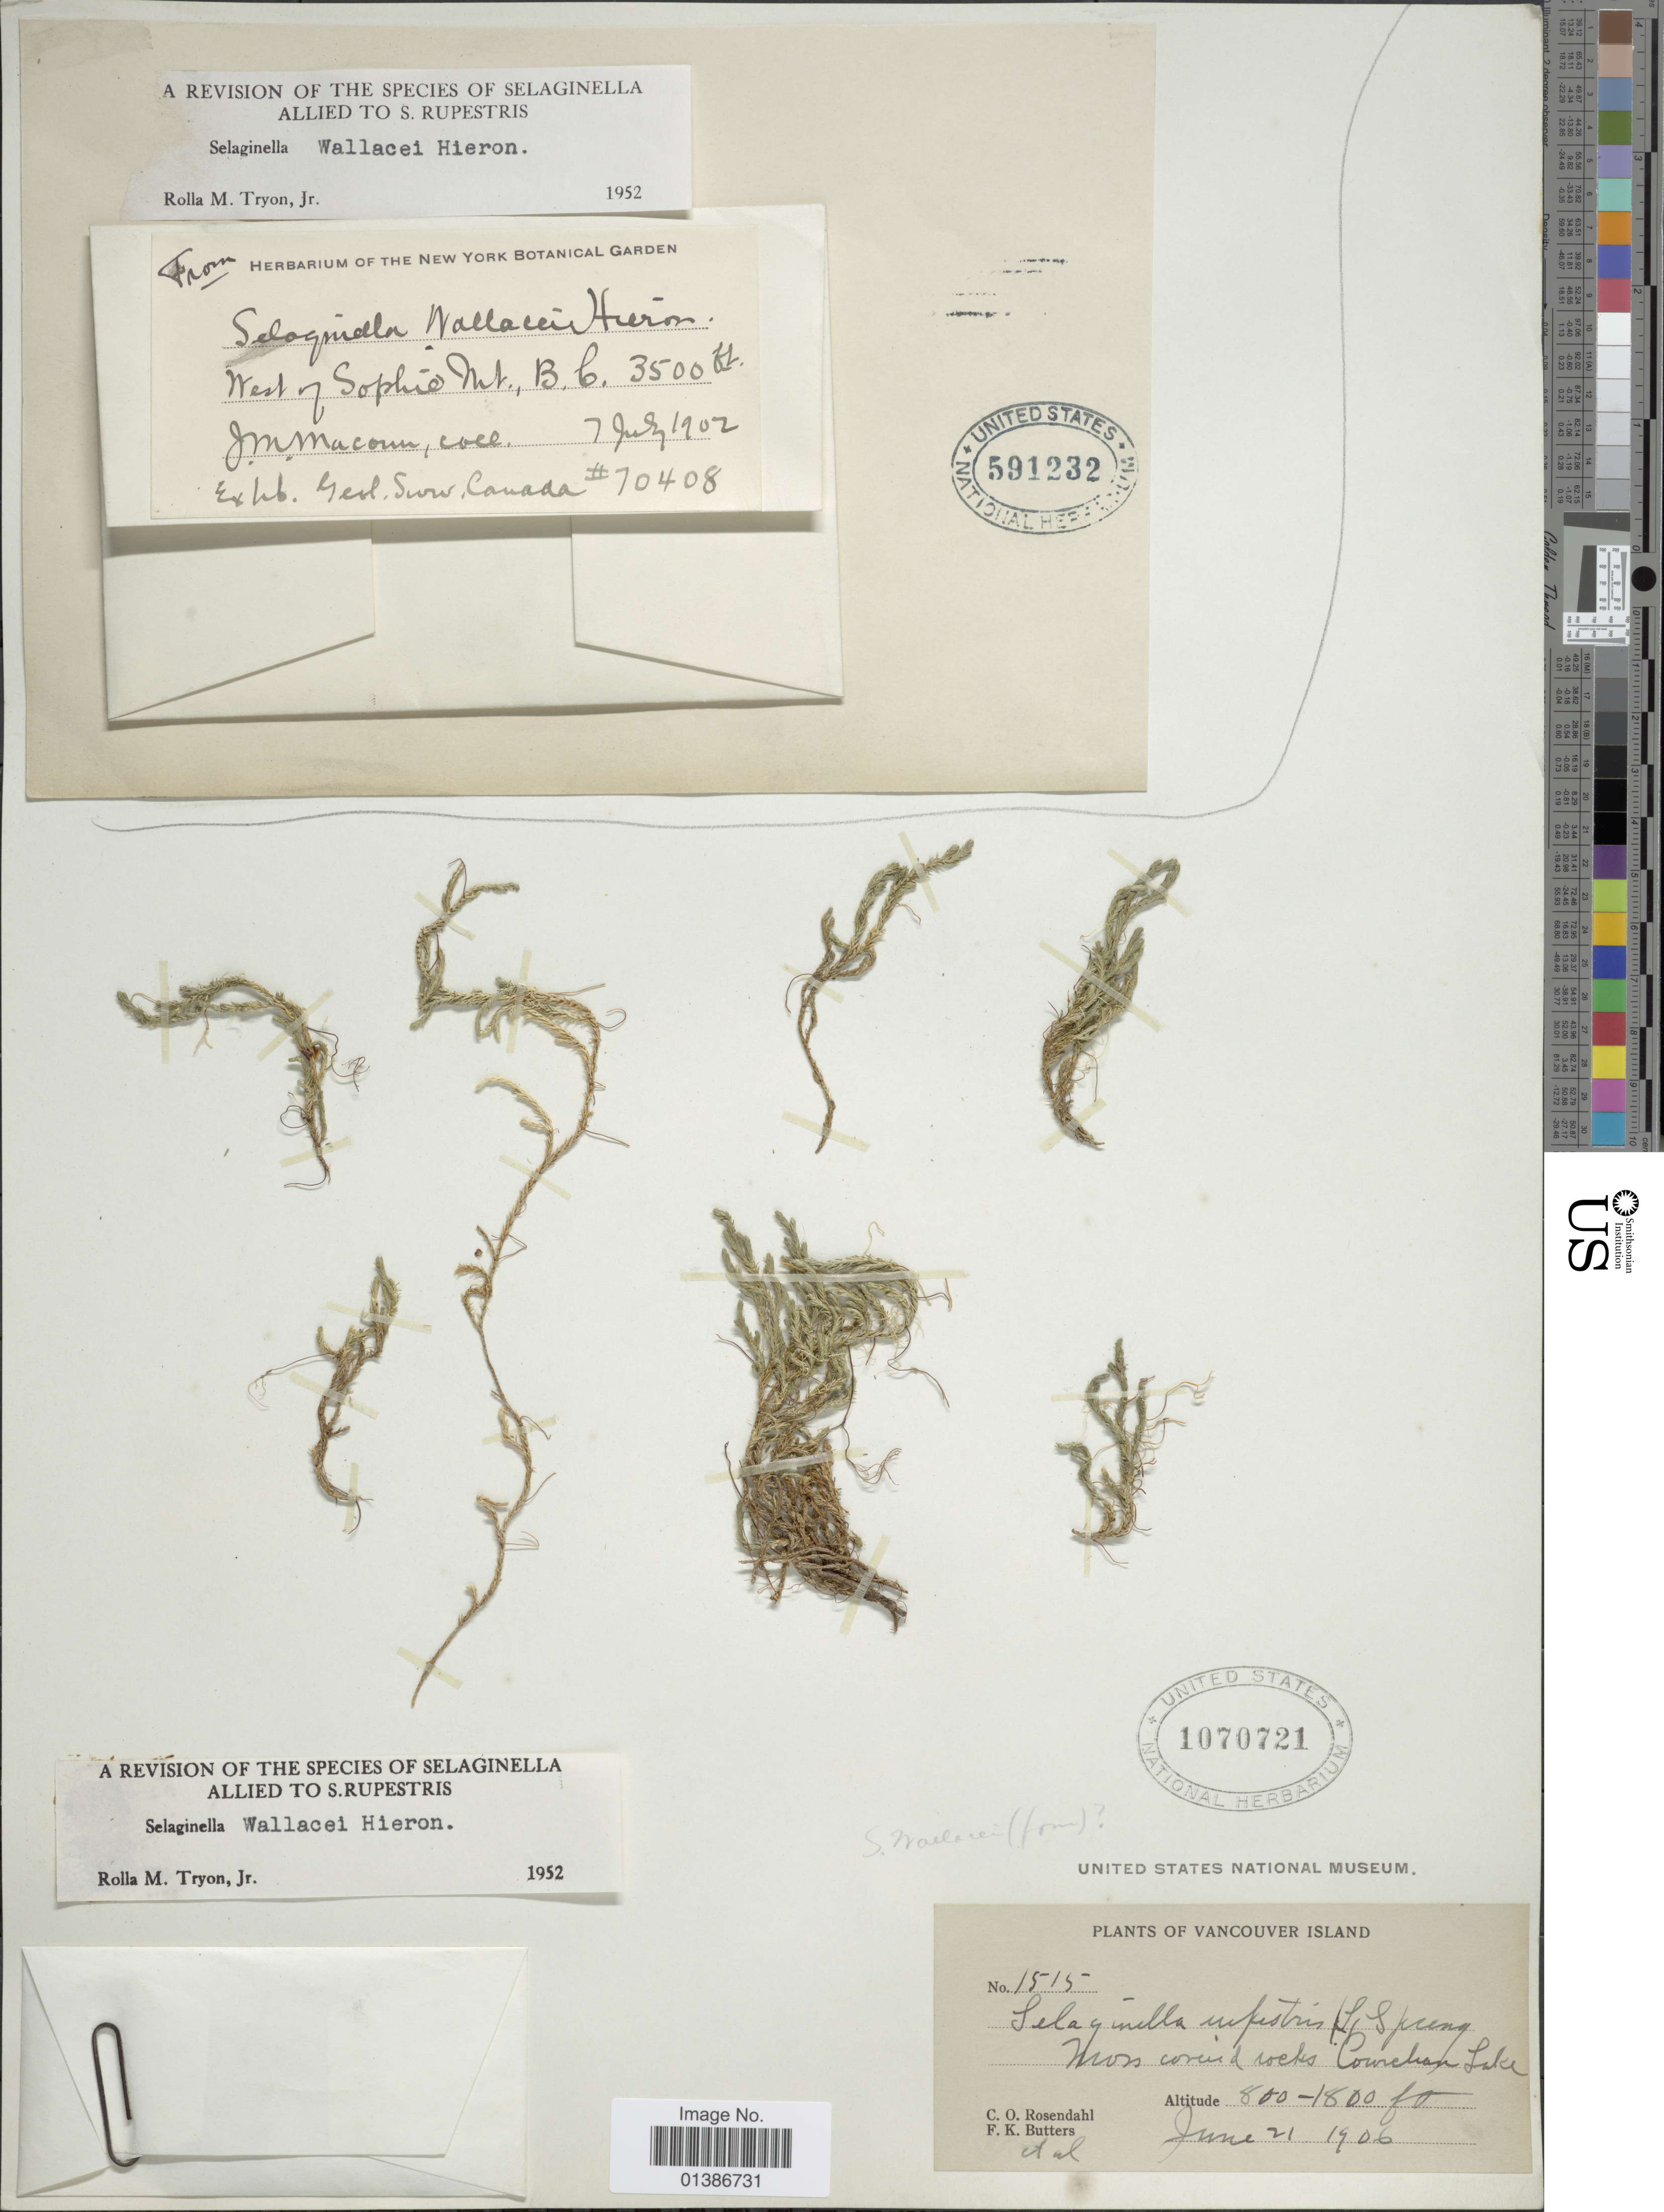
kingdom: Plantae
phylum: Tracheophyta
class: Lycopodiopsida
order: Selaginellales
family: Selaginellaceae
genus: Selaginella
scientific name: Selaginella wallacei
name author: Hieron.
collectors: C. O. Rosendahl, F. K. Butters & et al.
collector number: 1515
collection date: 1906-06-21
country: Canada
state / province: British Columbia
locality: Vancouver Island. Moss covered rocks Cowichan Lake.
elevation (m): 244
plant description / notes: Precise locality edit: Corrected "Moss illegible rocks Courchan Lake" to "Moss covered rocks Cowichan Lake."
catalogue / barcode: US 1070721-2